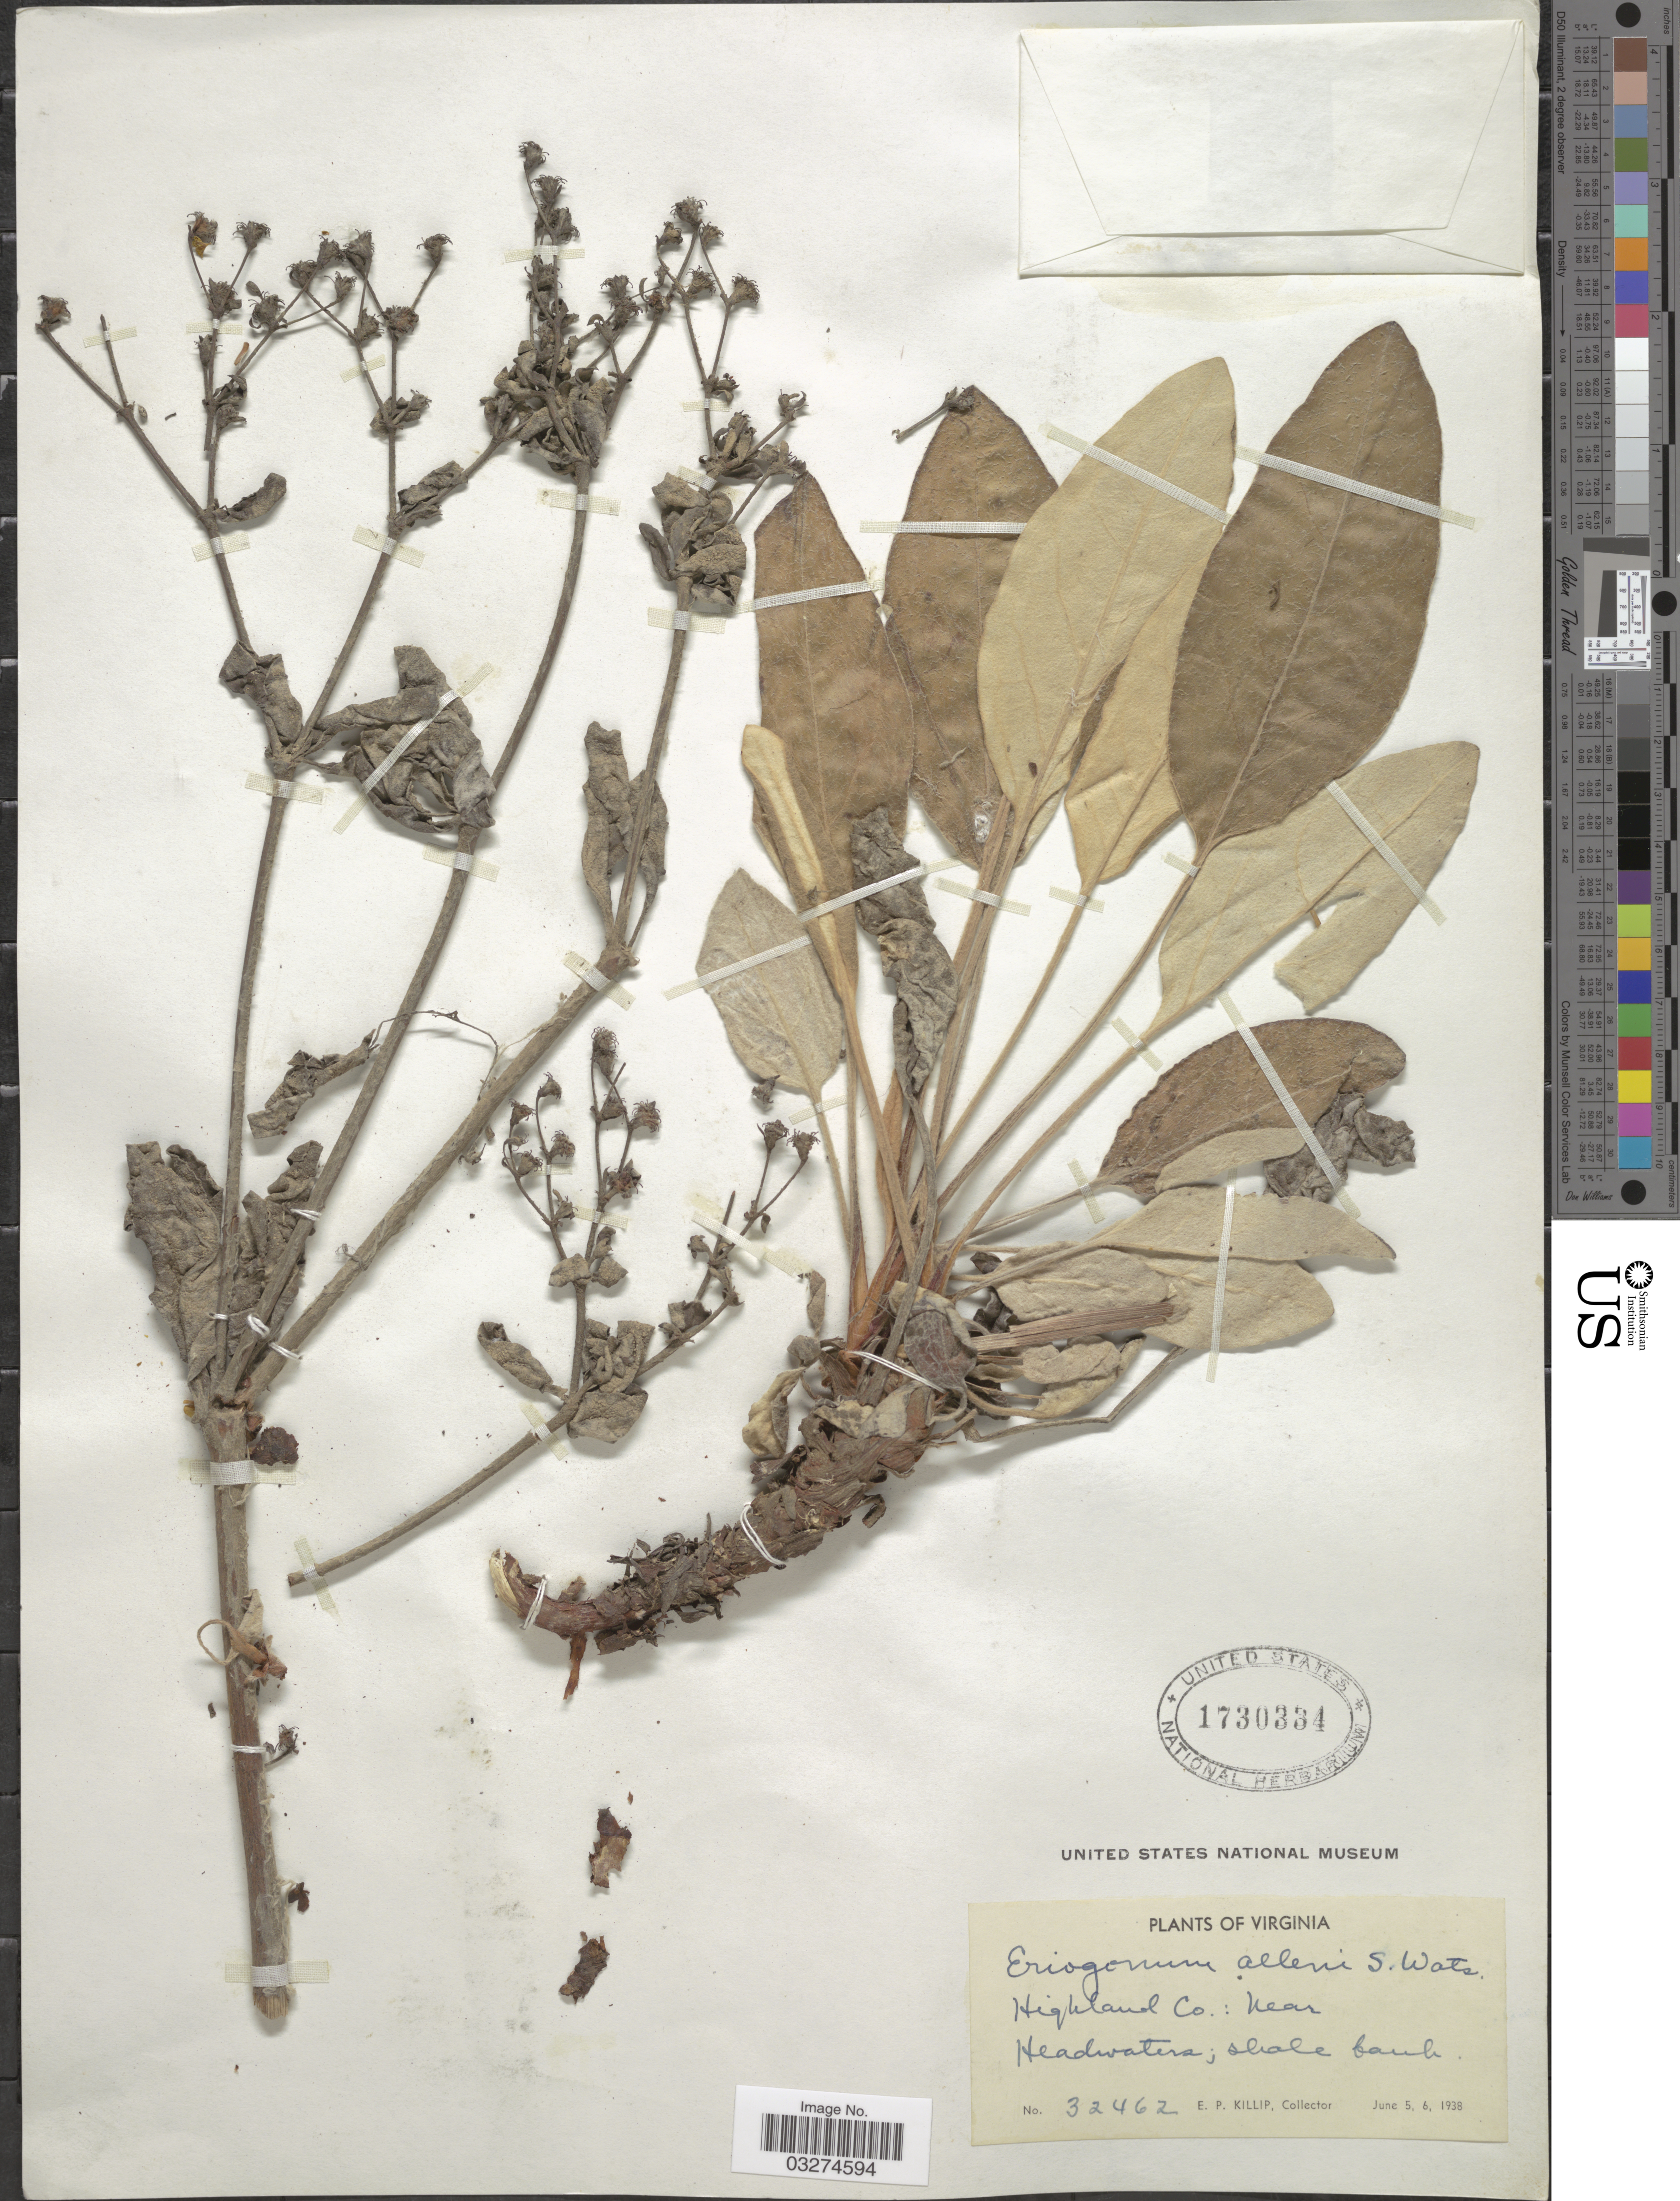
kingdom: Plantae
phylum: Tracheophyta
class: Magnoliopsida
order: Caryophyllales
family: Polygonaceae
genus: Eriogonum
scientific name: Eriogonum alleni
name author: S. Watson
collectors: E. P. Killip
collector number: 32462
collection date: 1938-06-05/1938-06-06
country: United States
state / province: Virginia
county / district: Highland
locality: Near Headwaters.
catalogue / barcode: US 1730334